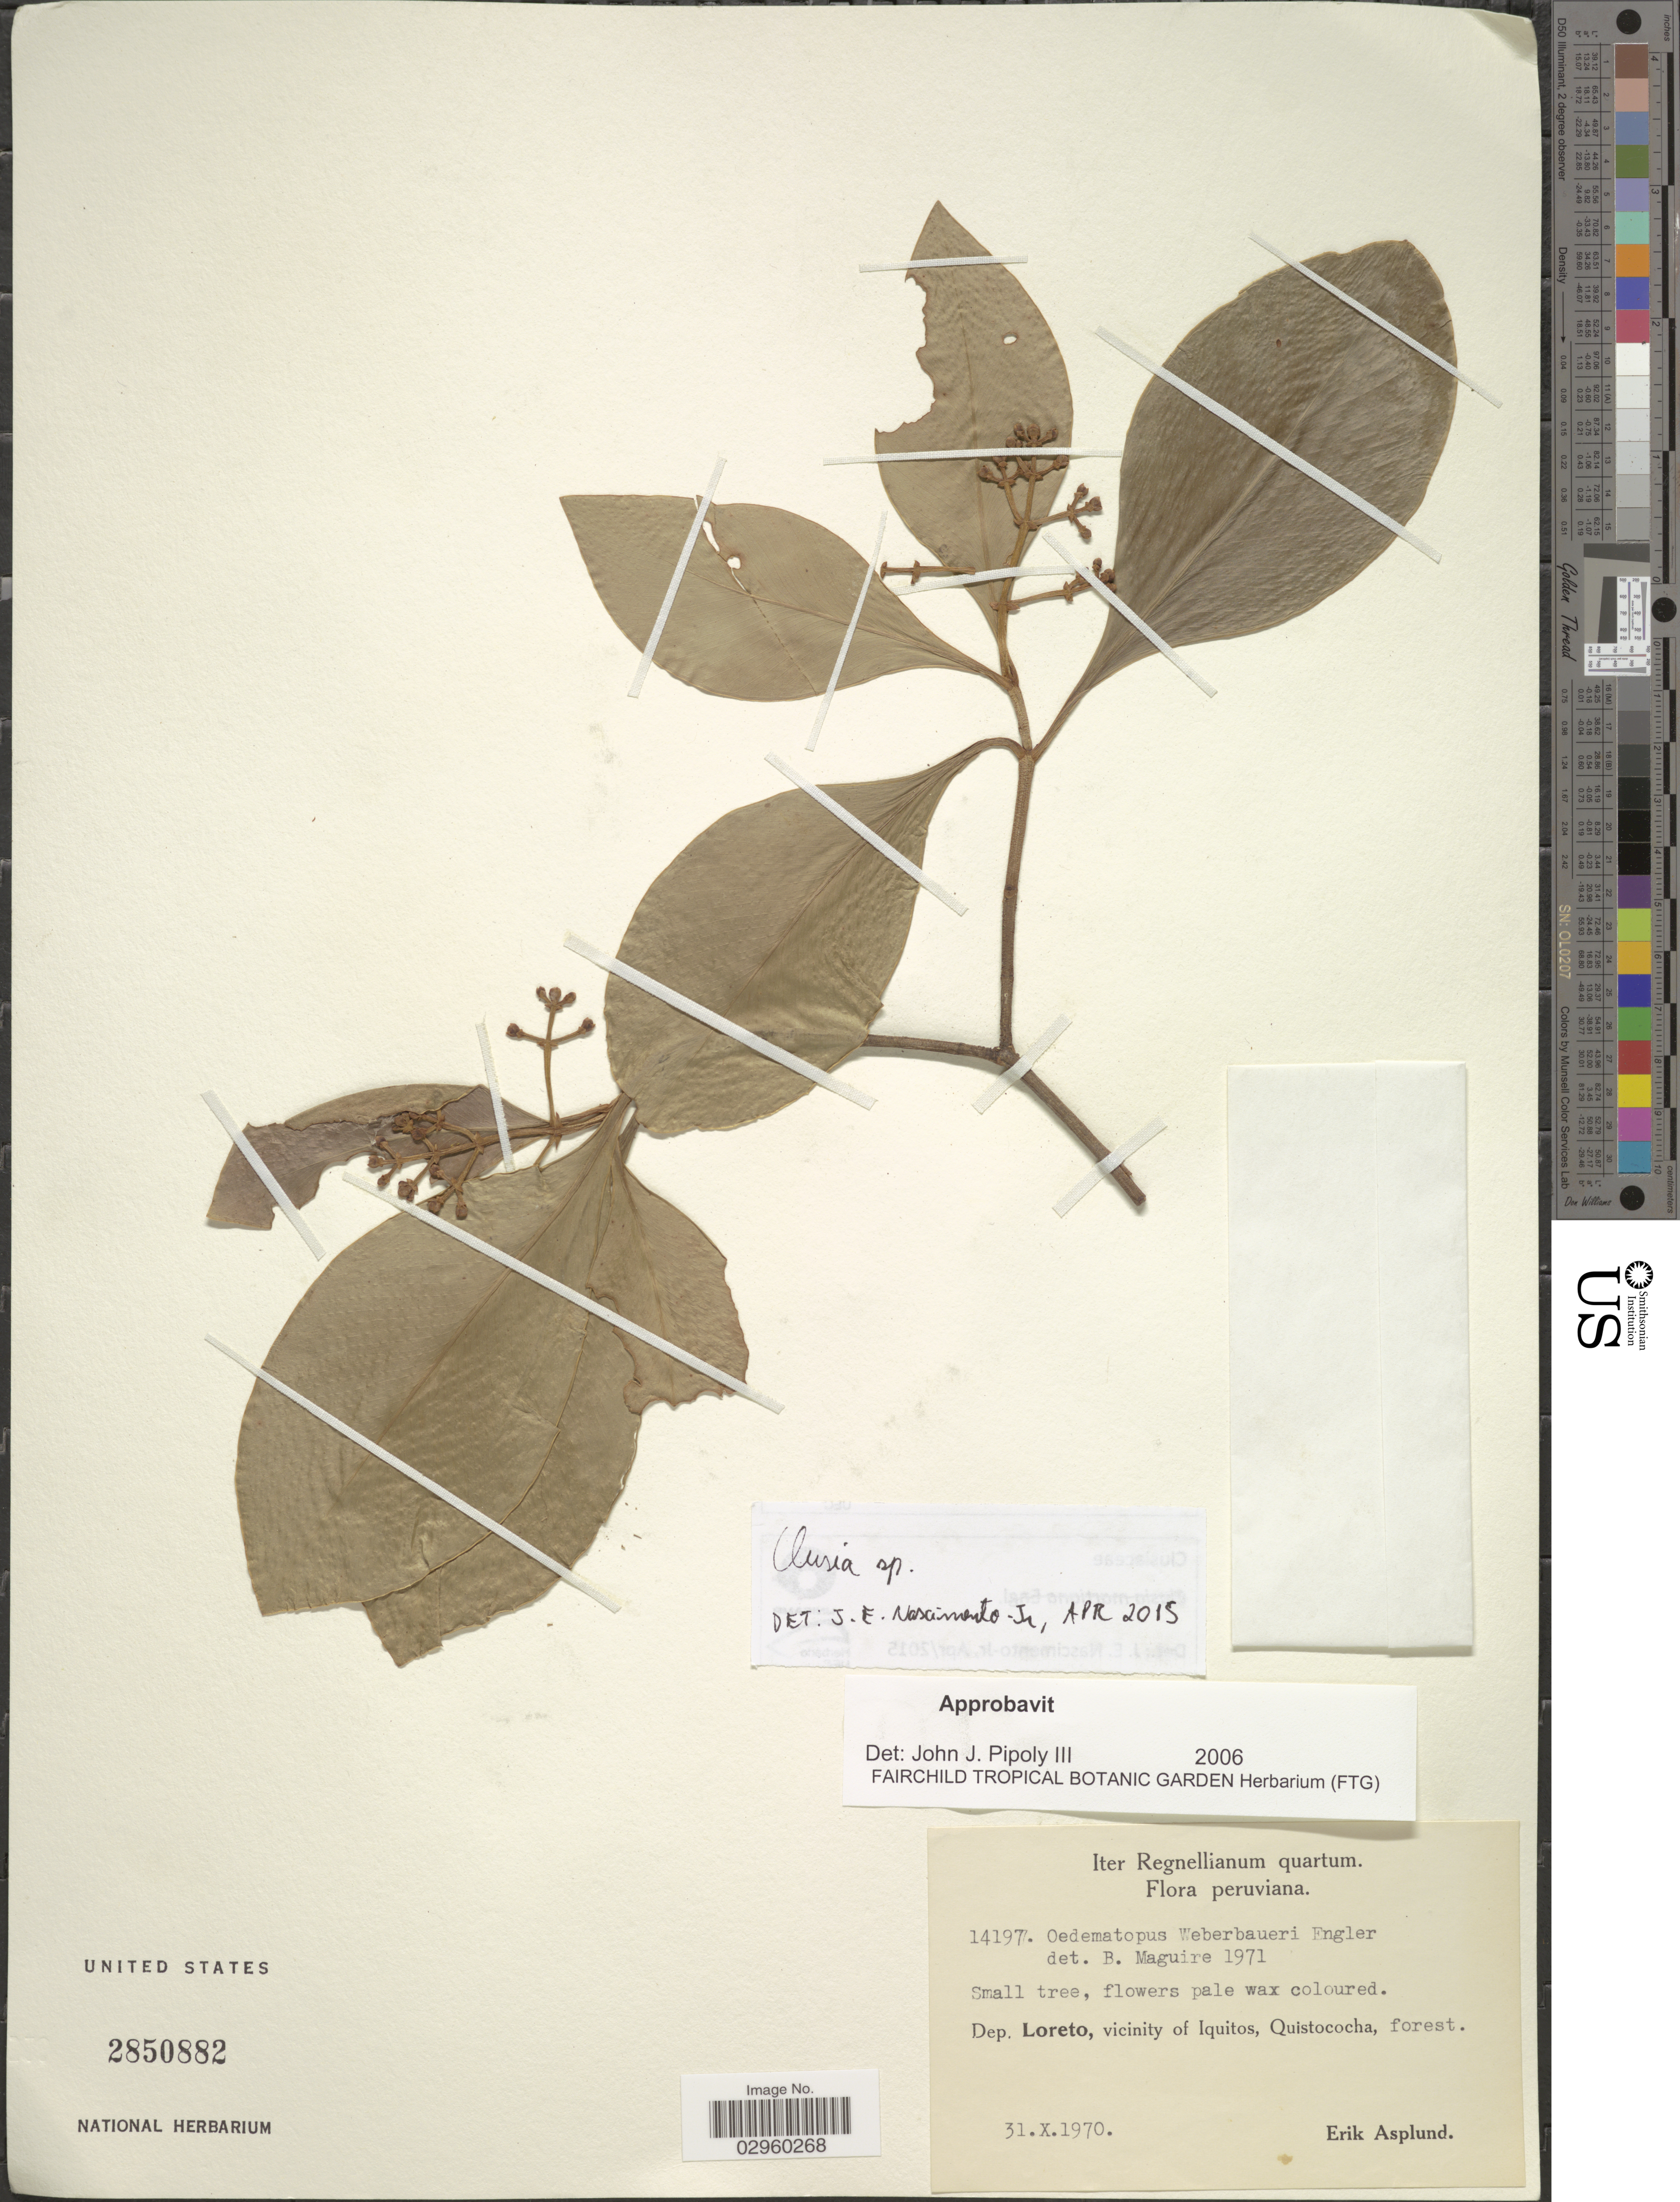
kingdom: Plantae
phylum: Tracheophyta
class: Magnoliopsida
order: Malpighiales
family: Clusiaceae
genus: Clusia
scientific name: Clusia sp.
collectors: E. Asplund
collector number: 14197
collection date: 1970-10-31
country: Peru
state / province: Loreto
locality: Dep. Loreto, vicinity of Iquitos, Quistococha.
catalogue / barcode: US 2850882